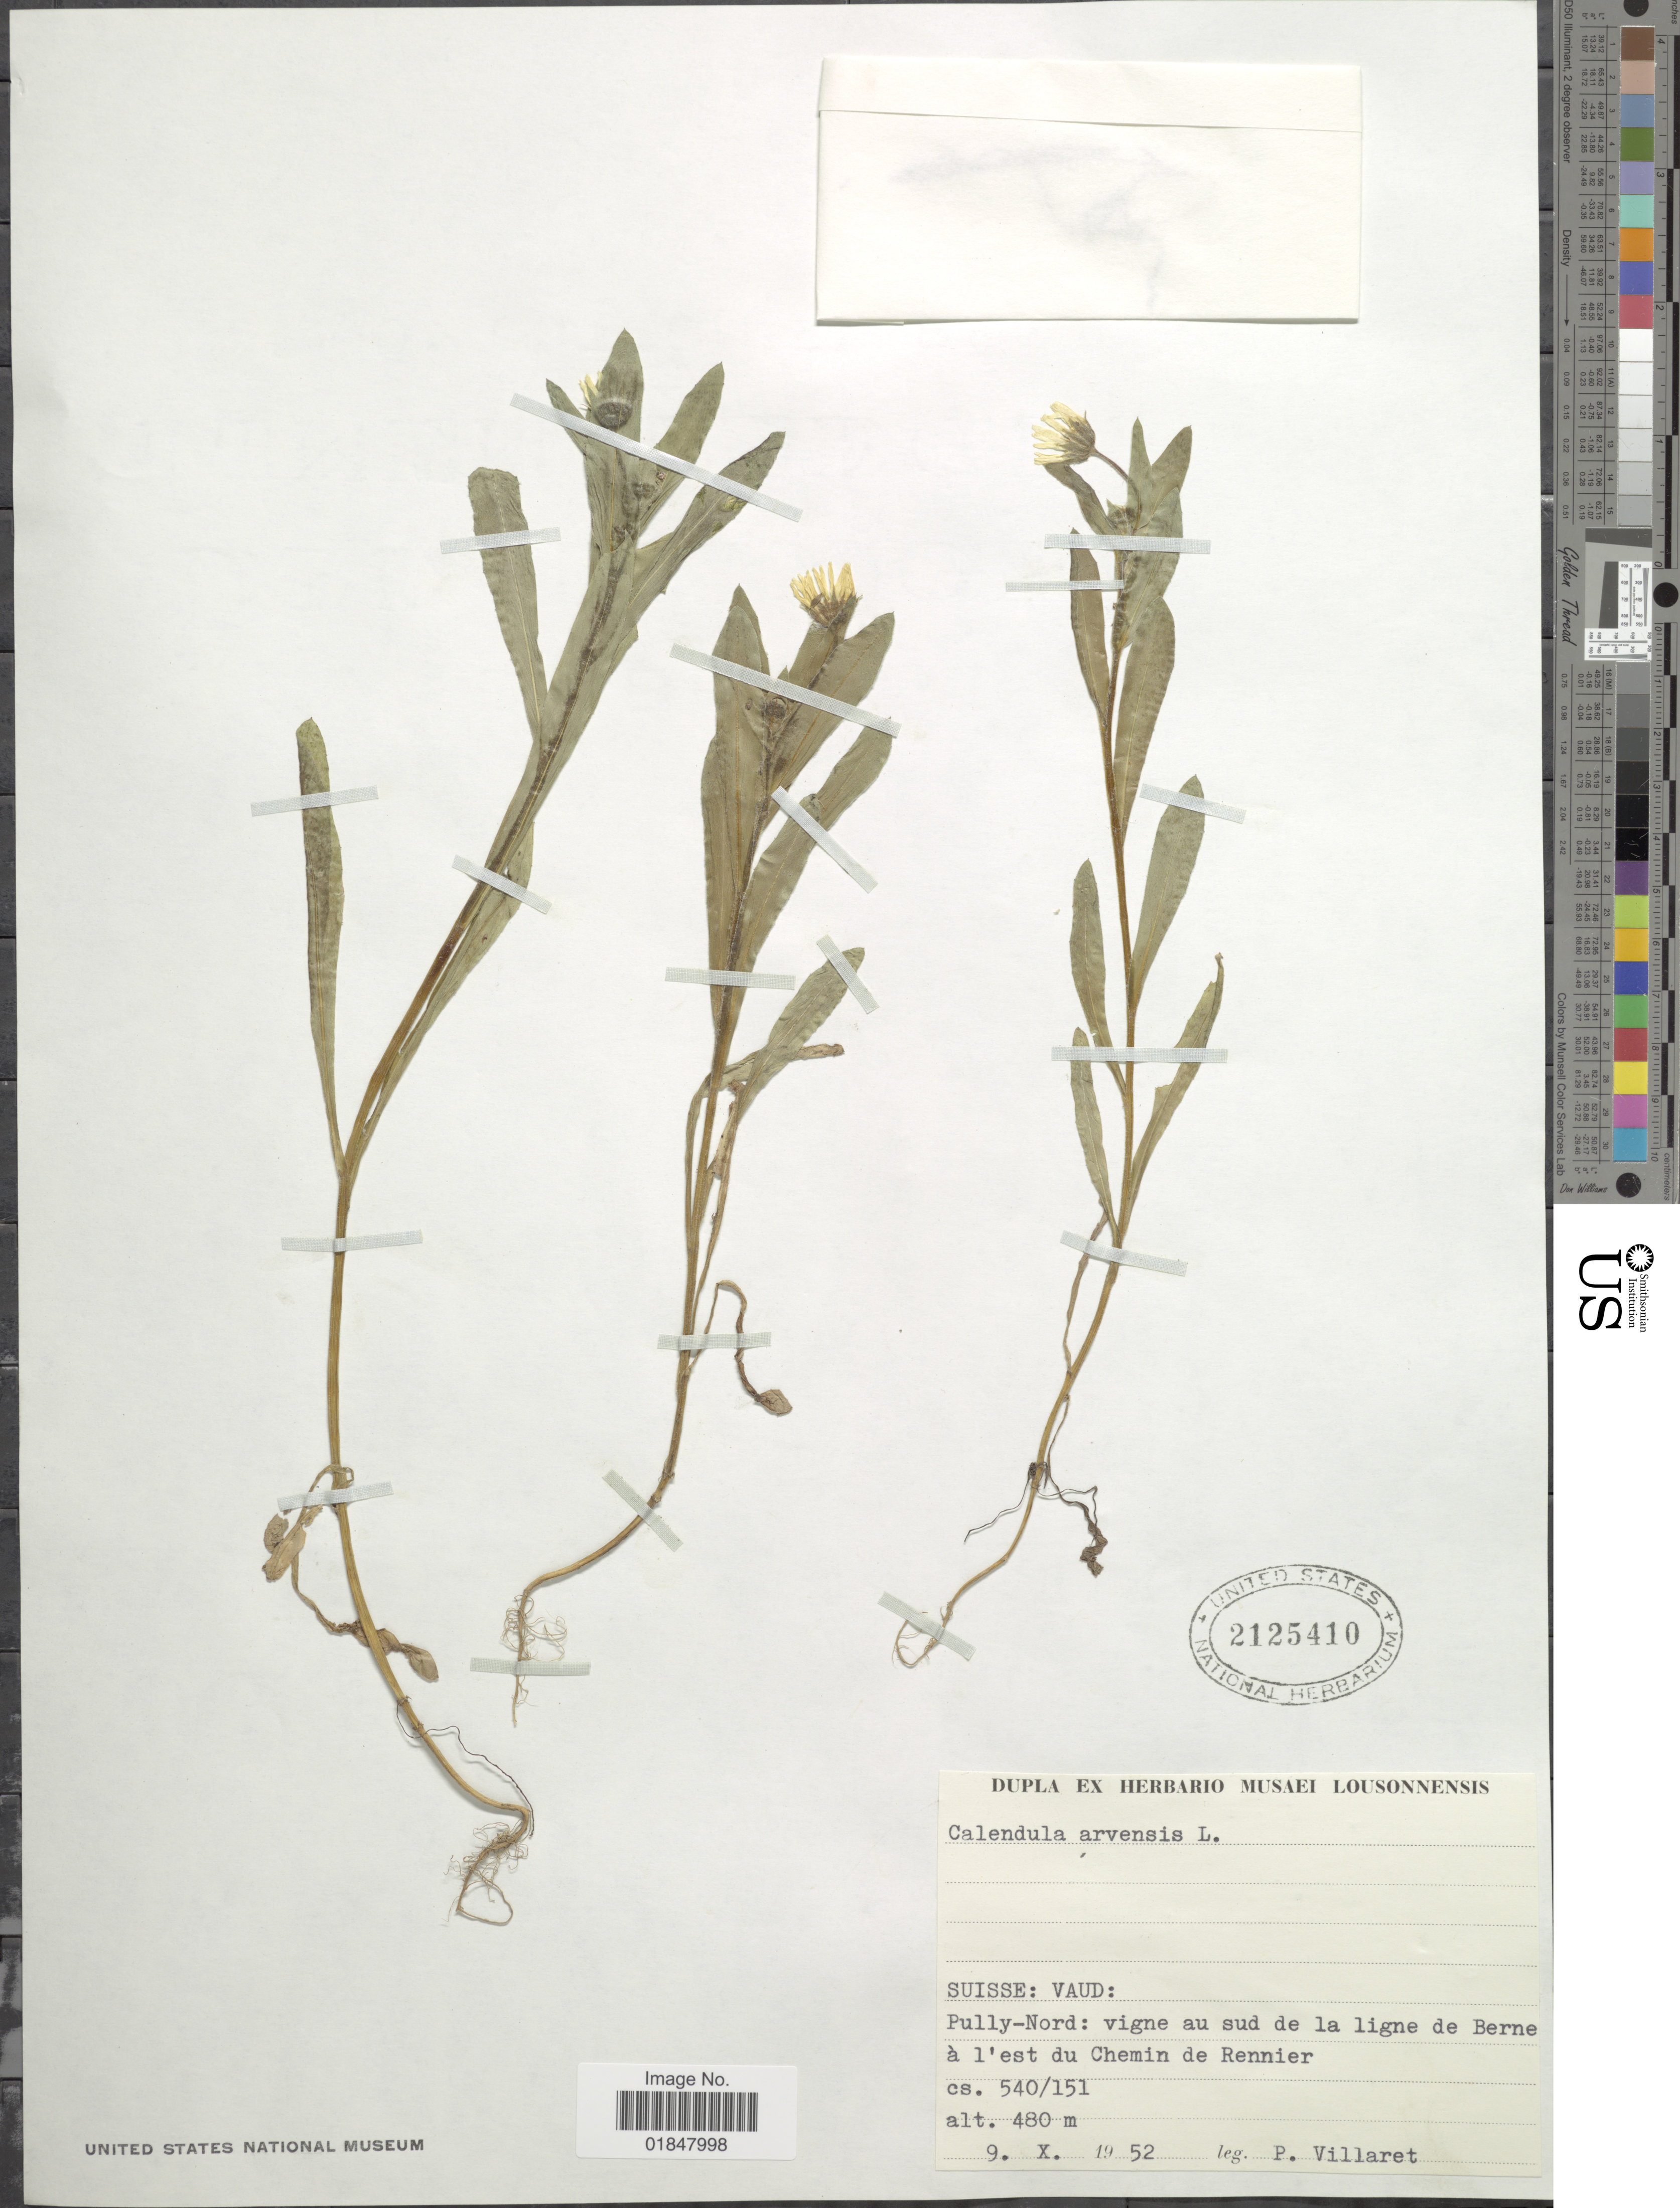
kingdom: Plantae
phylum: Tracheophyta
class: Magnoliopsida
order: Asterales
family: Asteraceae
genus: Calendula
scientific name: Calendula arvensis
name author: L.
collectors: P. Villaret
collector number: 540/151?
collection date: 1952-10-09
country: Switzerland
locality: Suisse: Vaud: Pully-Nord: vigne au sud de la ligne de Berne a l'est du Chemin de Rennier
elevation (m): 480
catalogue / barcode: US 2125410